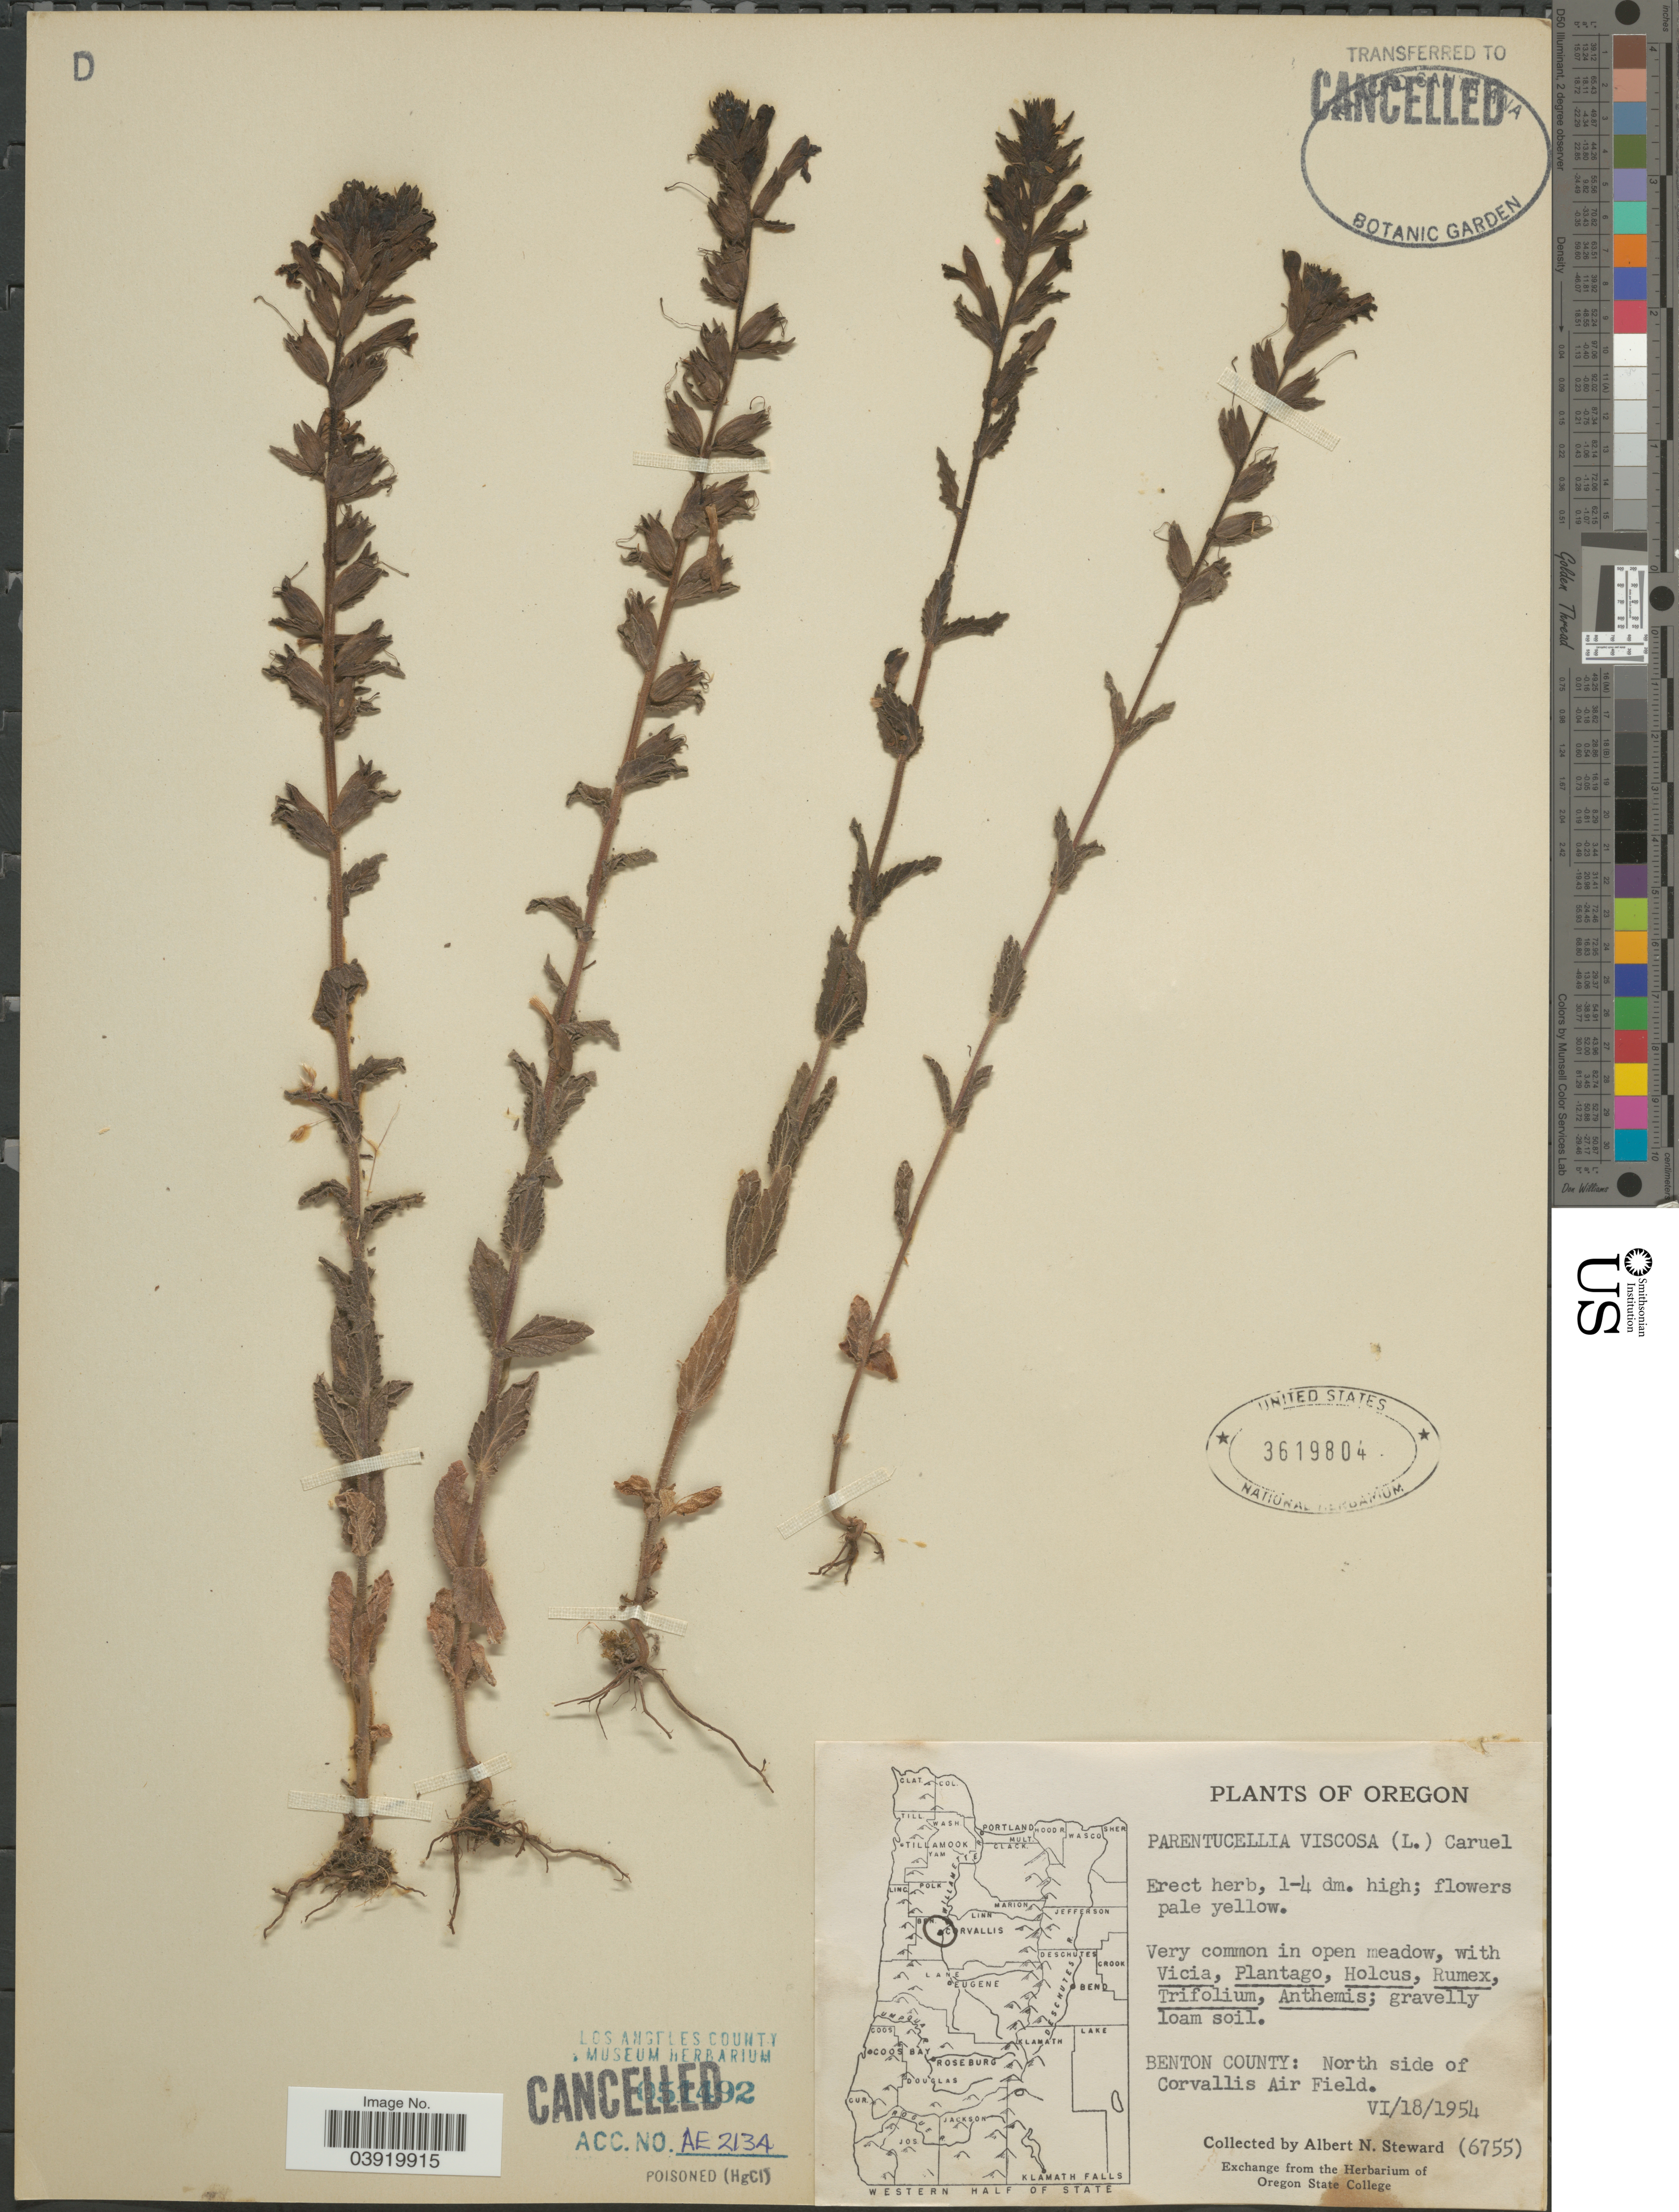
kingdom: Plantae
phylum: Tracheophyta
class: Magnoliopsida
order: Lamiales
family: Orobanchaceae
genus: Parentucellia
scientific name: Parentucellia viscosa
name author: (L.) Caruel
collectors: A. N. Steward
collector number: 6755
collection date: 1954-06-18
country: United States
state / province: Oregon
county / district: Benton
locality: Benton County: North side of Corvallis Air Field.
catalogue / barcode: US 3619804